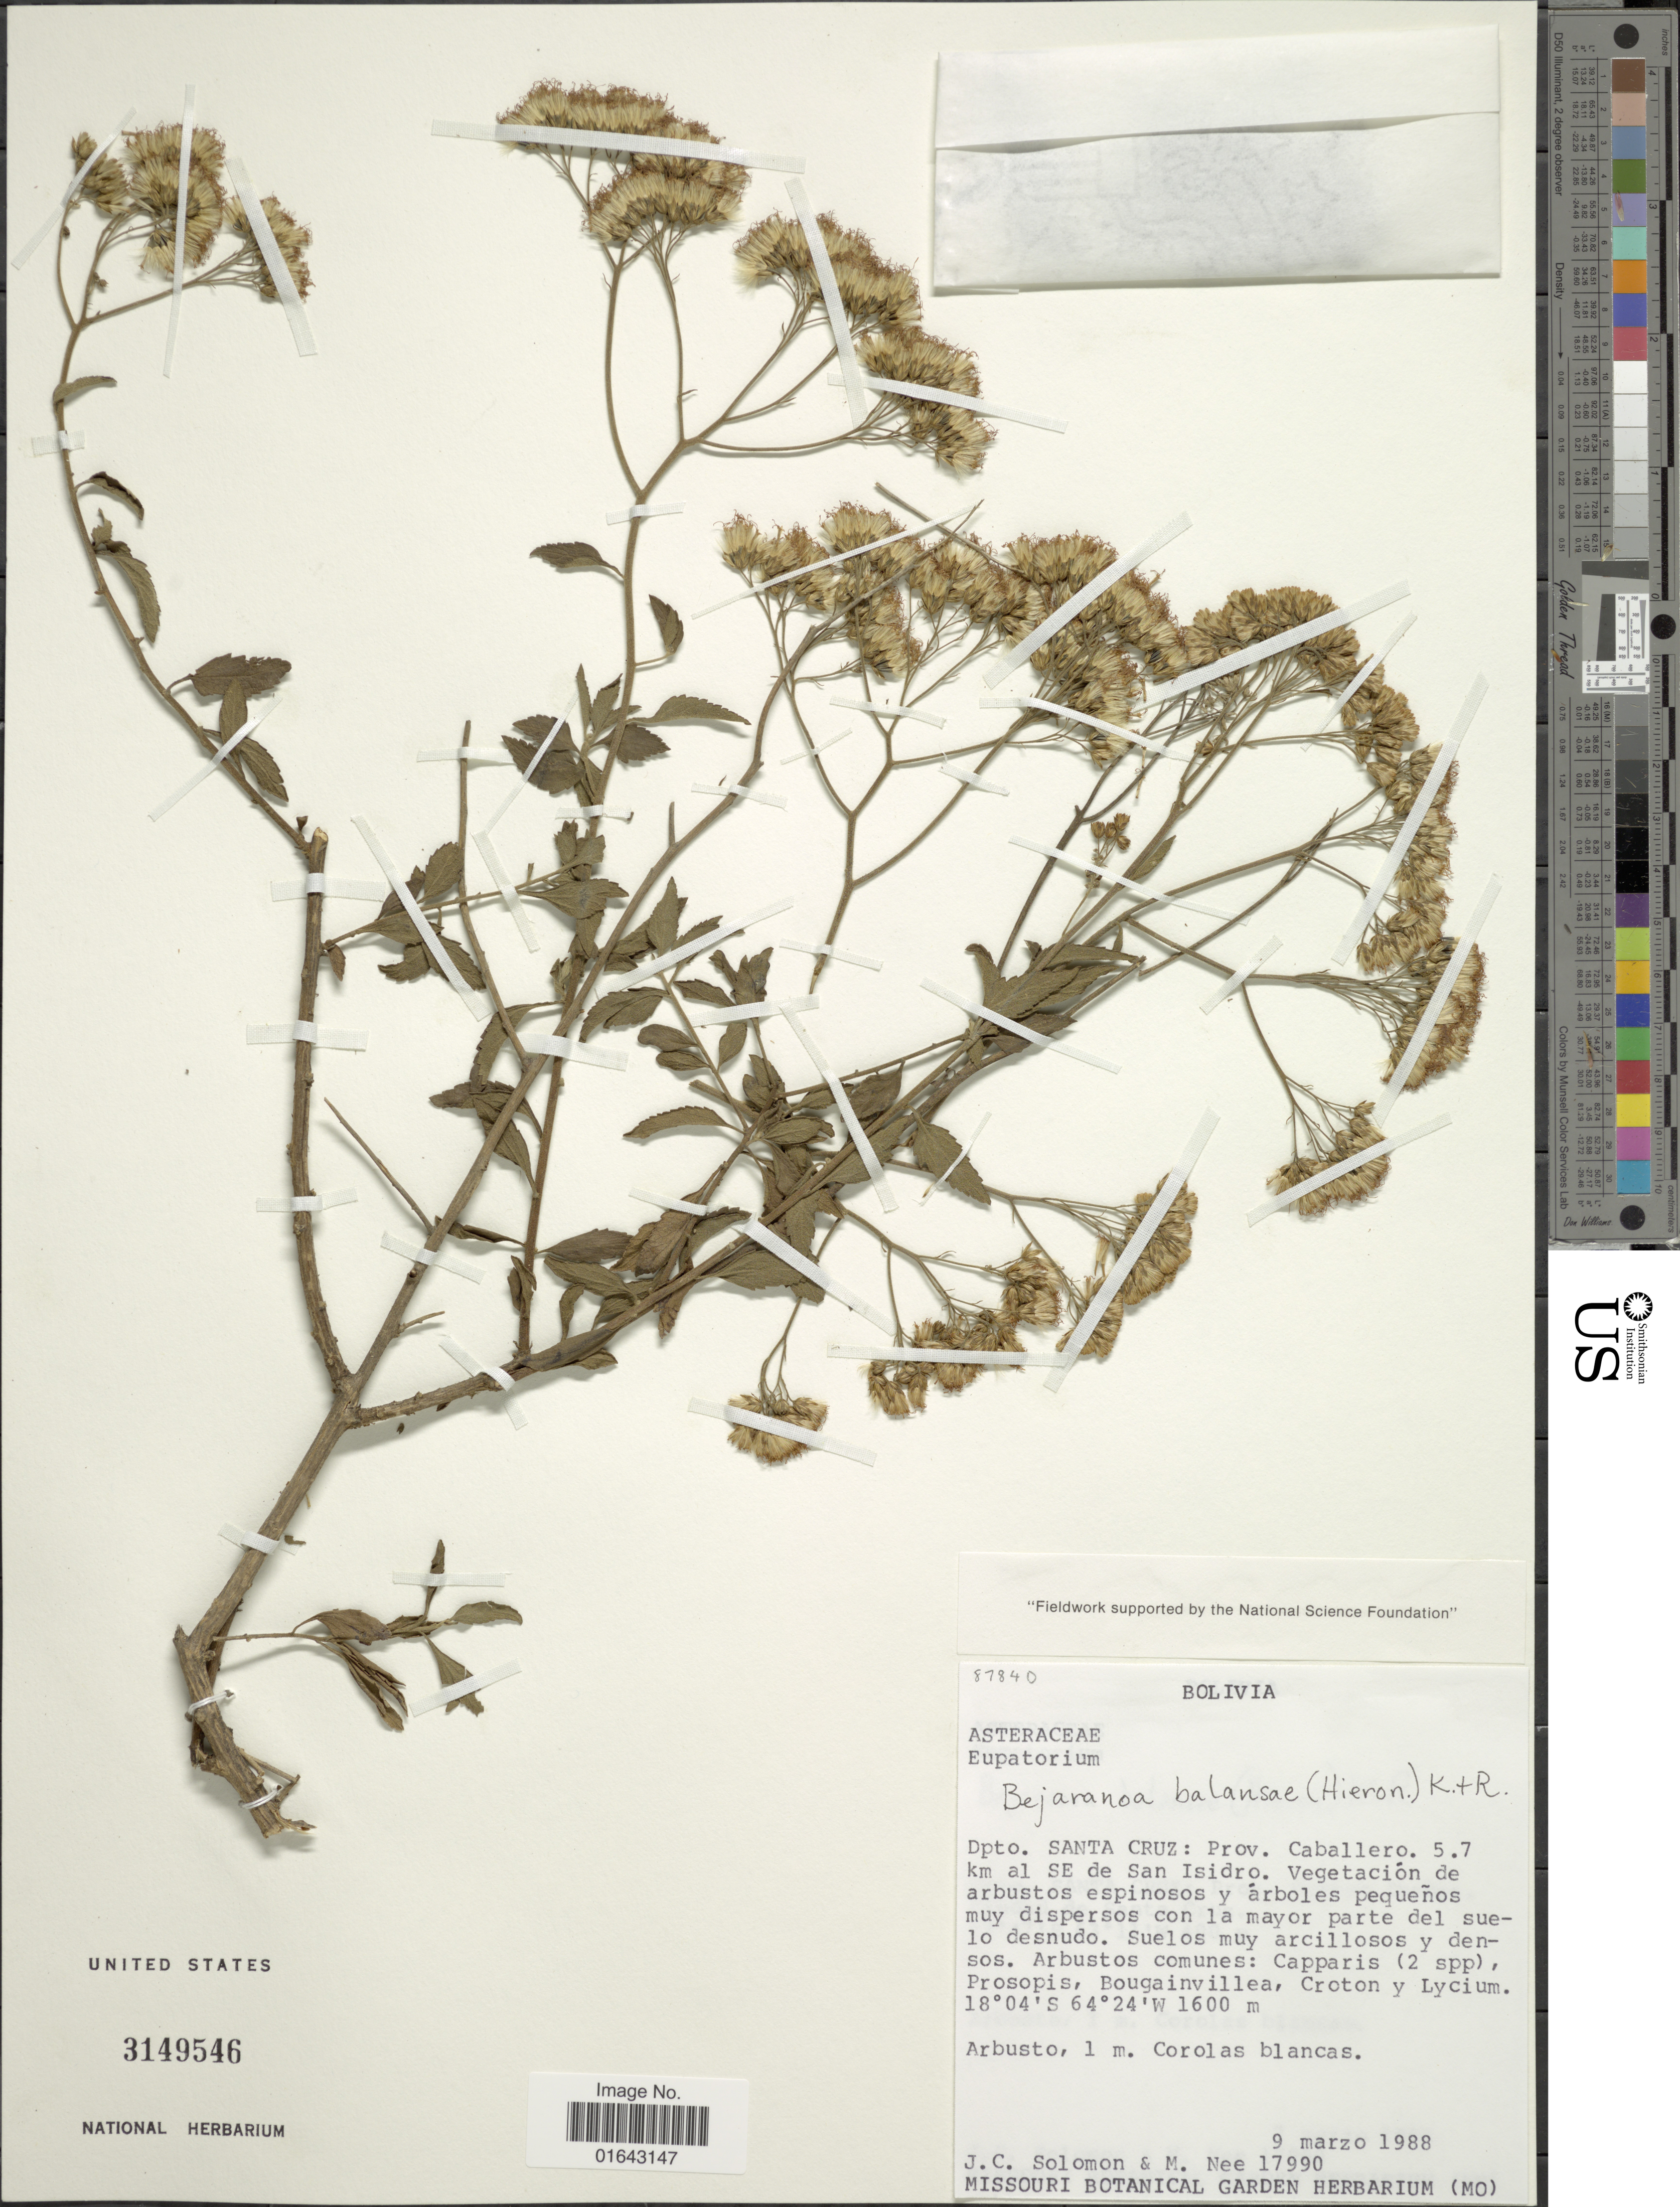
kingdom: Plantae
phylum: Tracheophyta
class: Magnoliopsida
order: Asterales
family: Asteraceae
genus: Bejaranoa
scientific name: Bejaranoa balansae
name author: (Hieron.) R.M. King & H. Rob.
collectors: J. C. Solomon & M. Nee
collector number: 17990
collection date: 1988-03-09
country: Bolivia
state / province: Santa Cruz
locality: Dpto. Santa Cruz: Prov. Caballero. 5.7 km al SE de San Isidro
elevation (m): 1600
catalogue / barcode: US 3149546